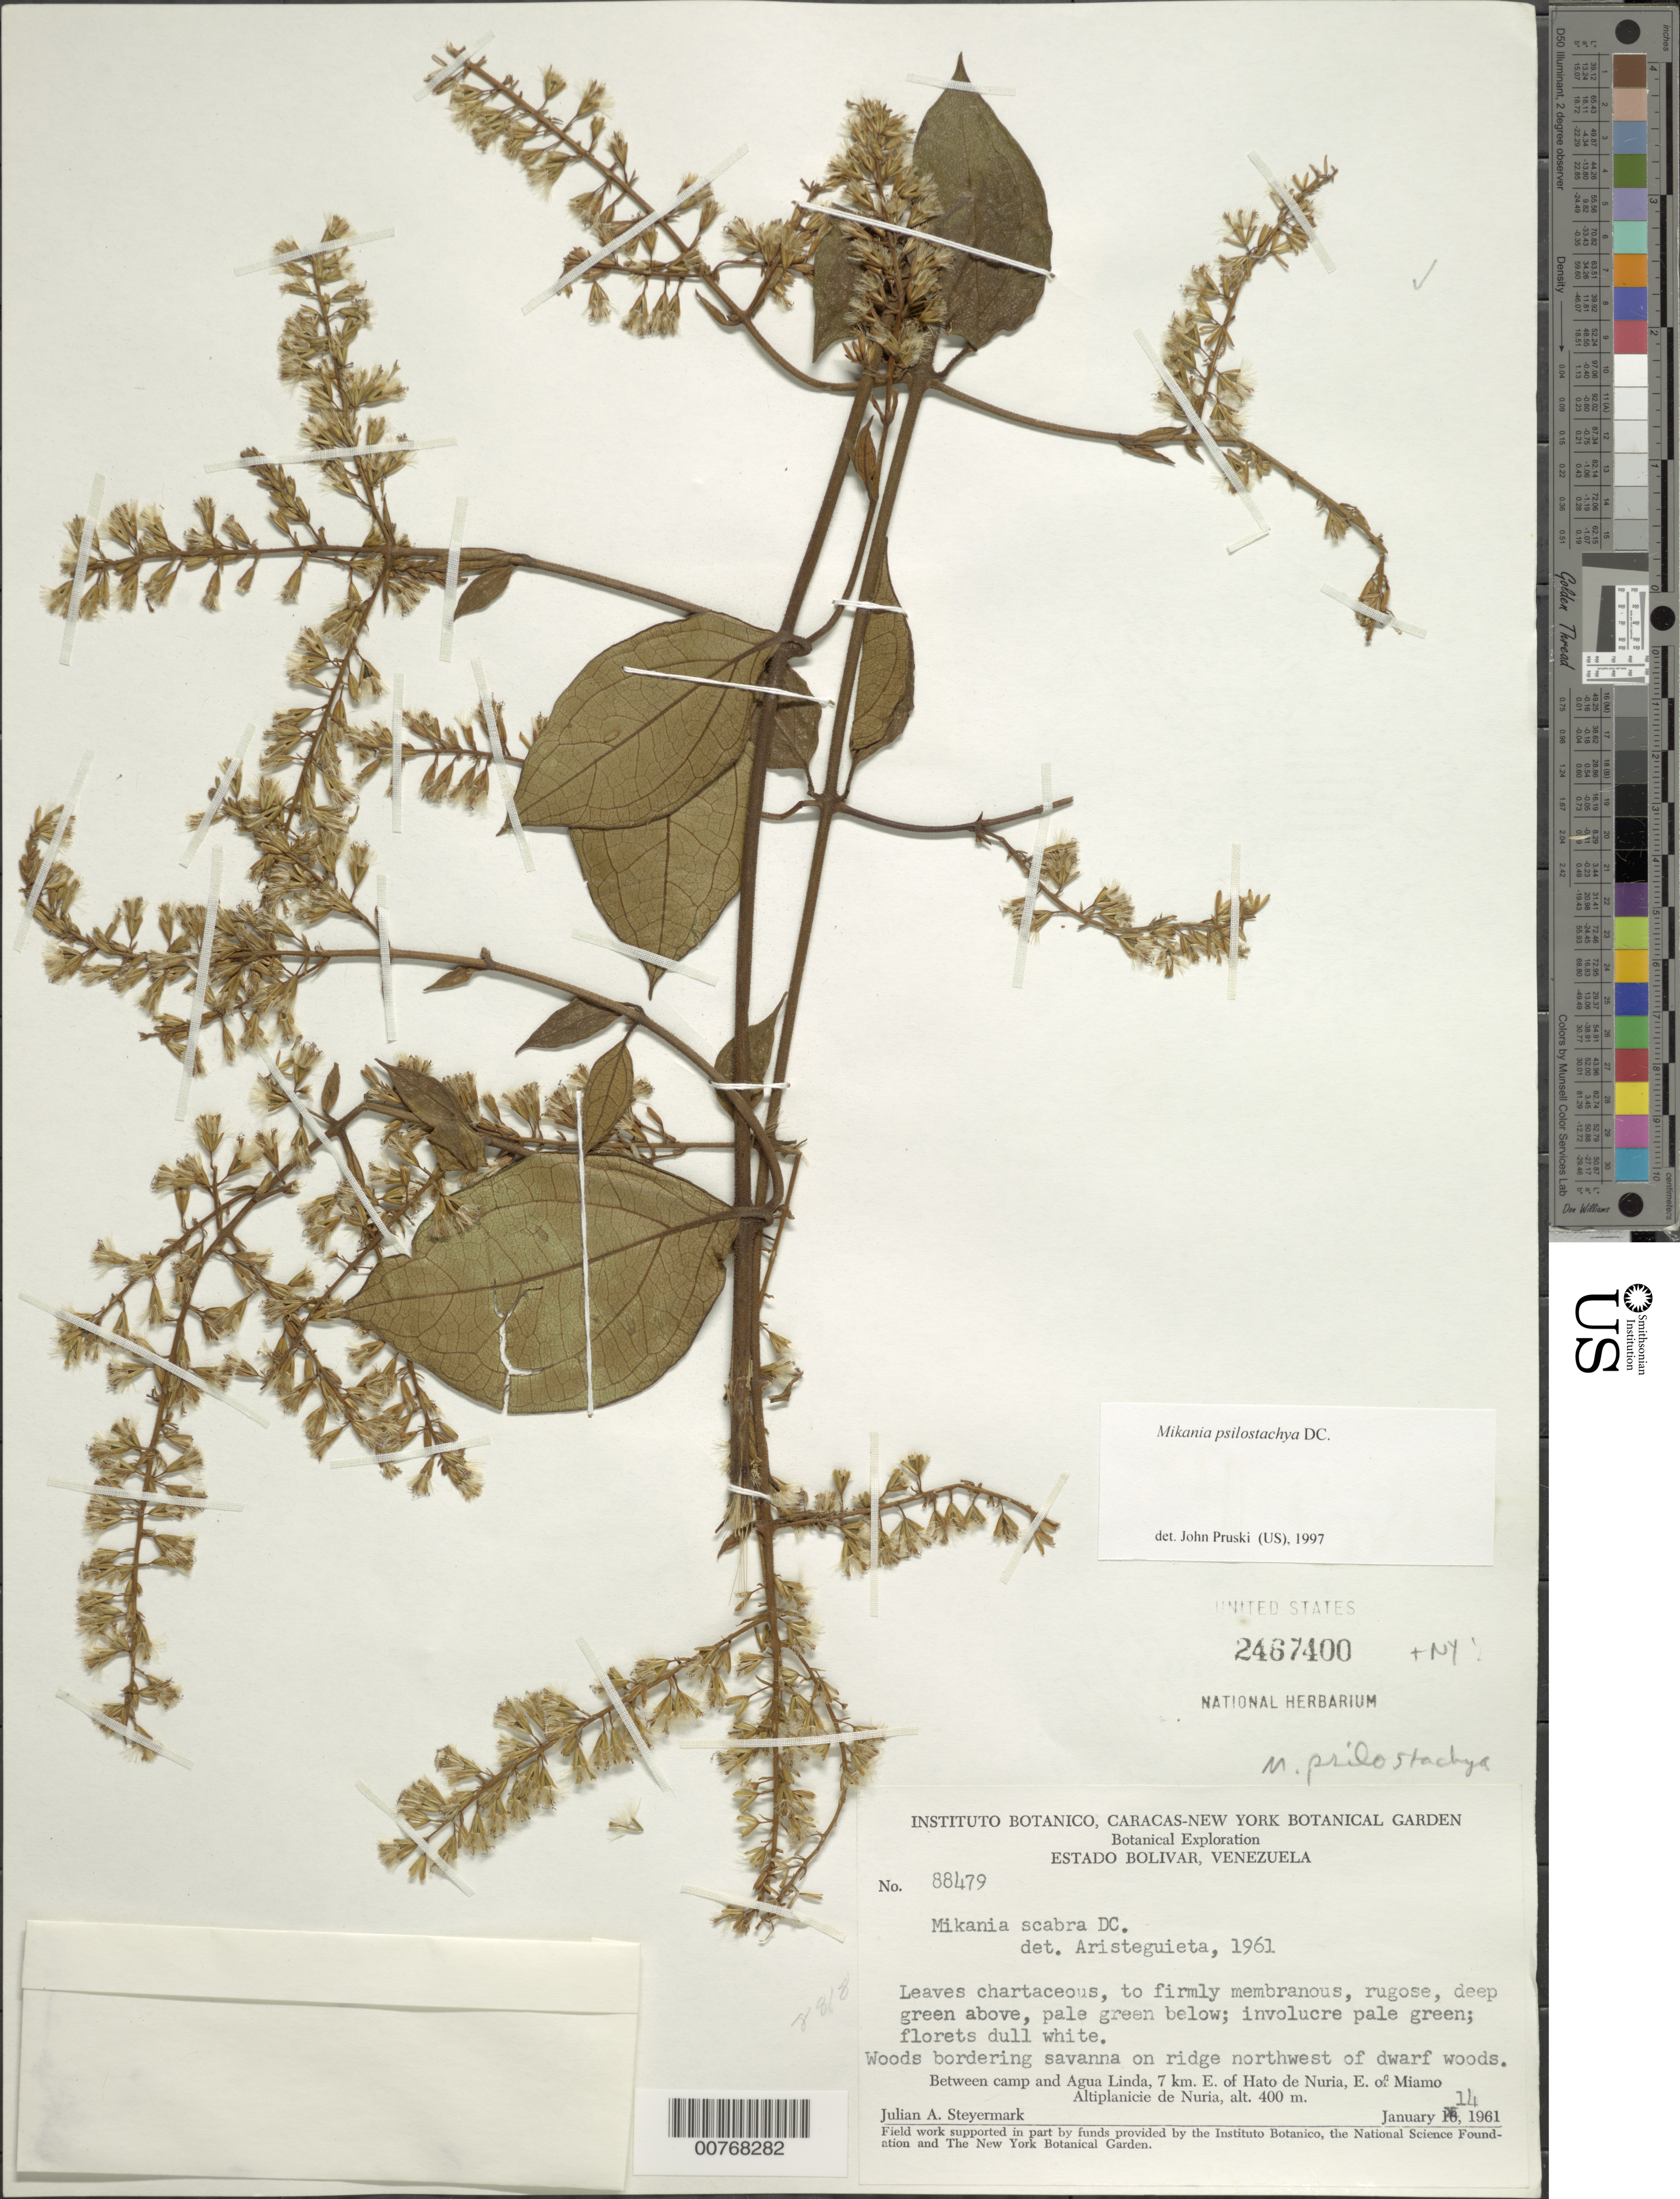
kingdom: Plantae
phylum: Tracheophyta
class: Magnoliopsida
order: Asterales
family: Asteraceae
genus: Mikania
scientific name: Mikania psilostachya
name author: DC.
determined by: Aristeguieta, L.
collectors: J. Steyermark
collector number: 88479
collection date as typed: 14-Jan-61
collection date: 1961-01-14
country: Venezuela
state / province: Bolívar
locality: Agua Linda, 7 km E of Hato de Nuria, E of Miamo, Altiplanicie de Nuria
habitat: Woods bordering savanna on ridge NW of dwarf wood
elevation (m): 400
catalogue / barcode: US 2467400